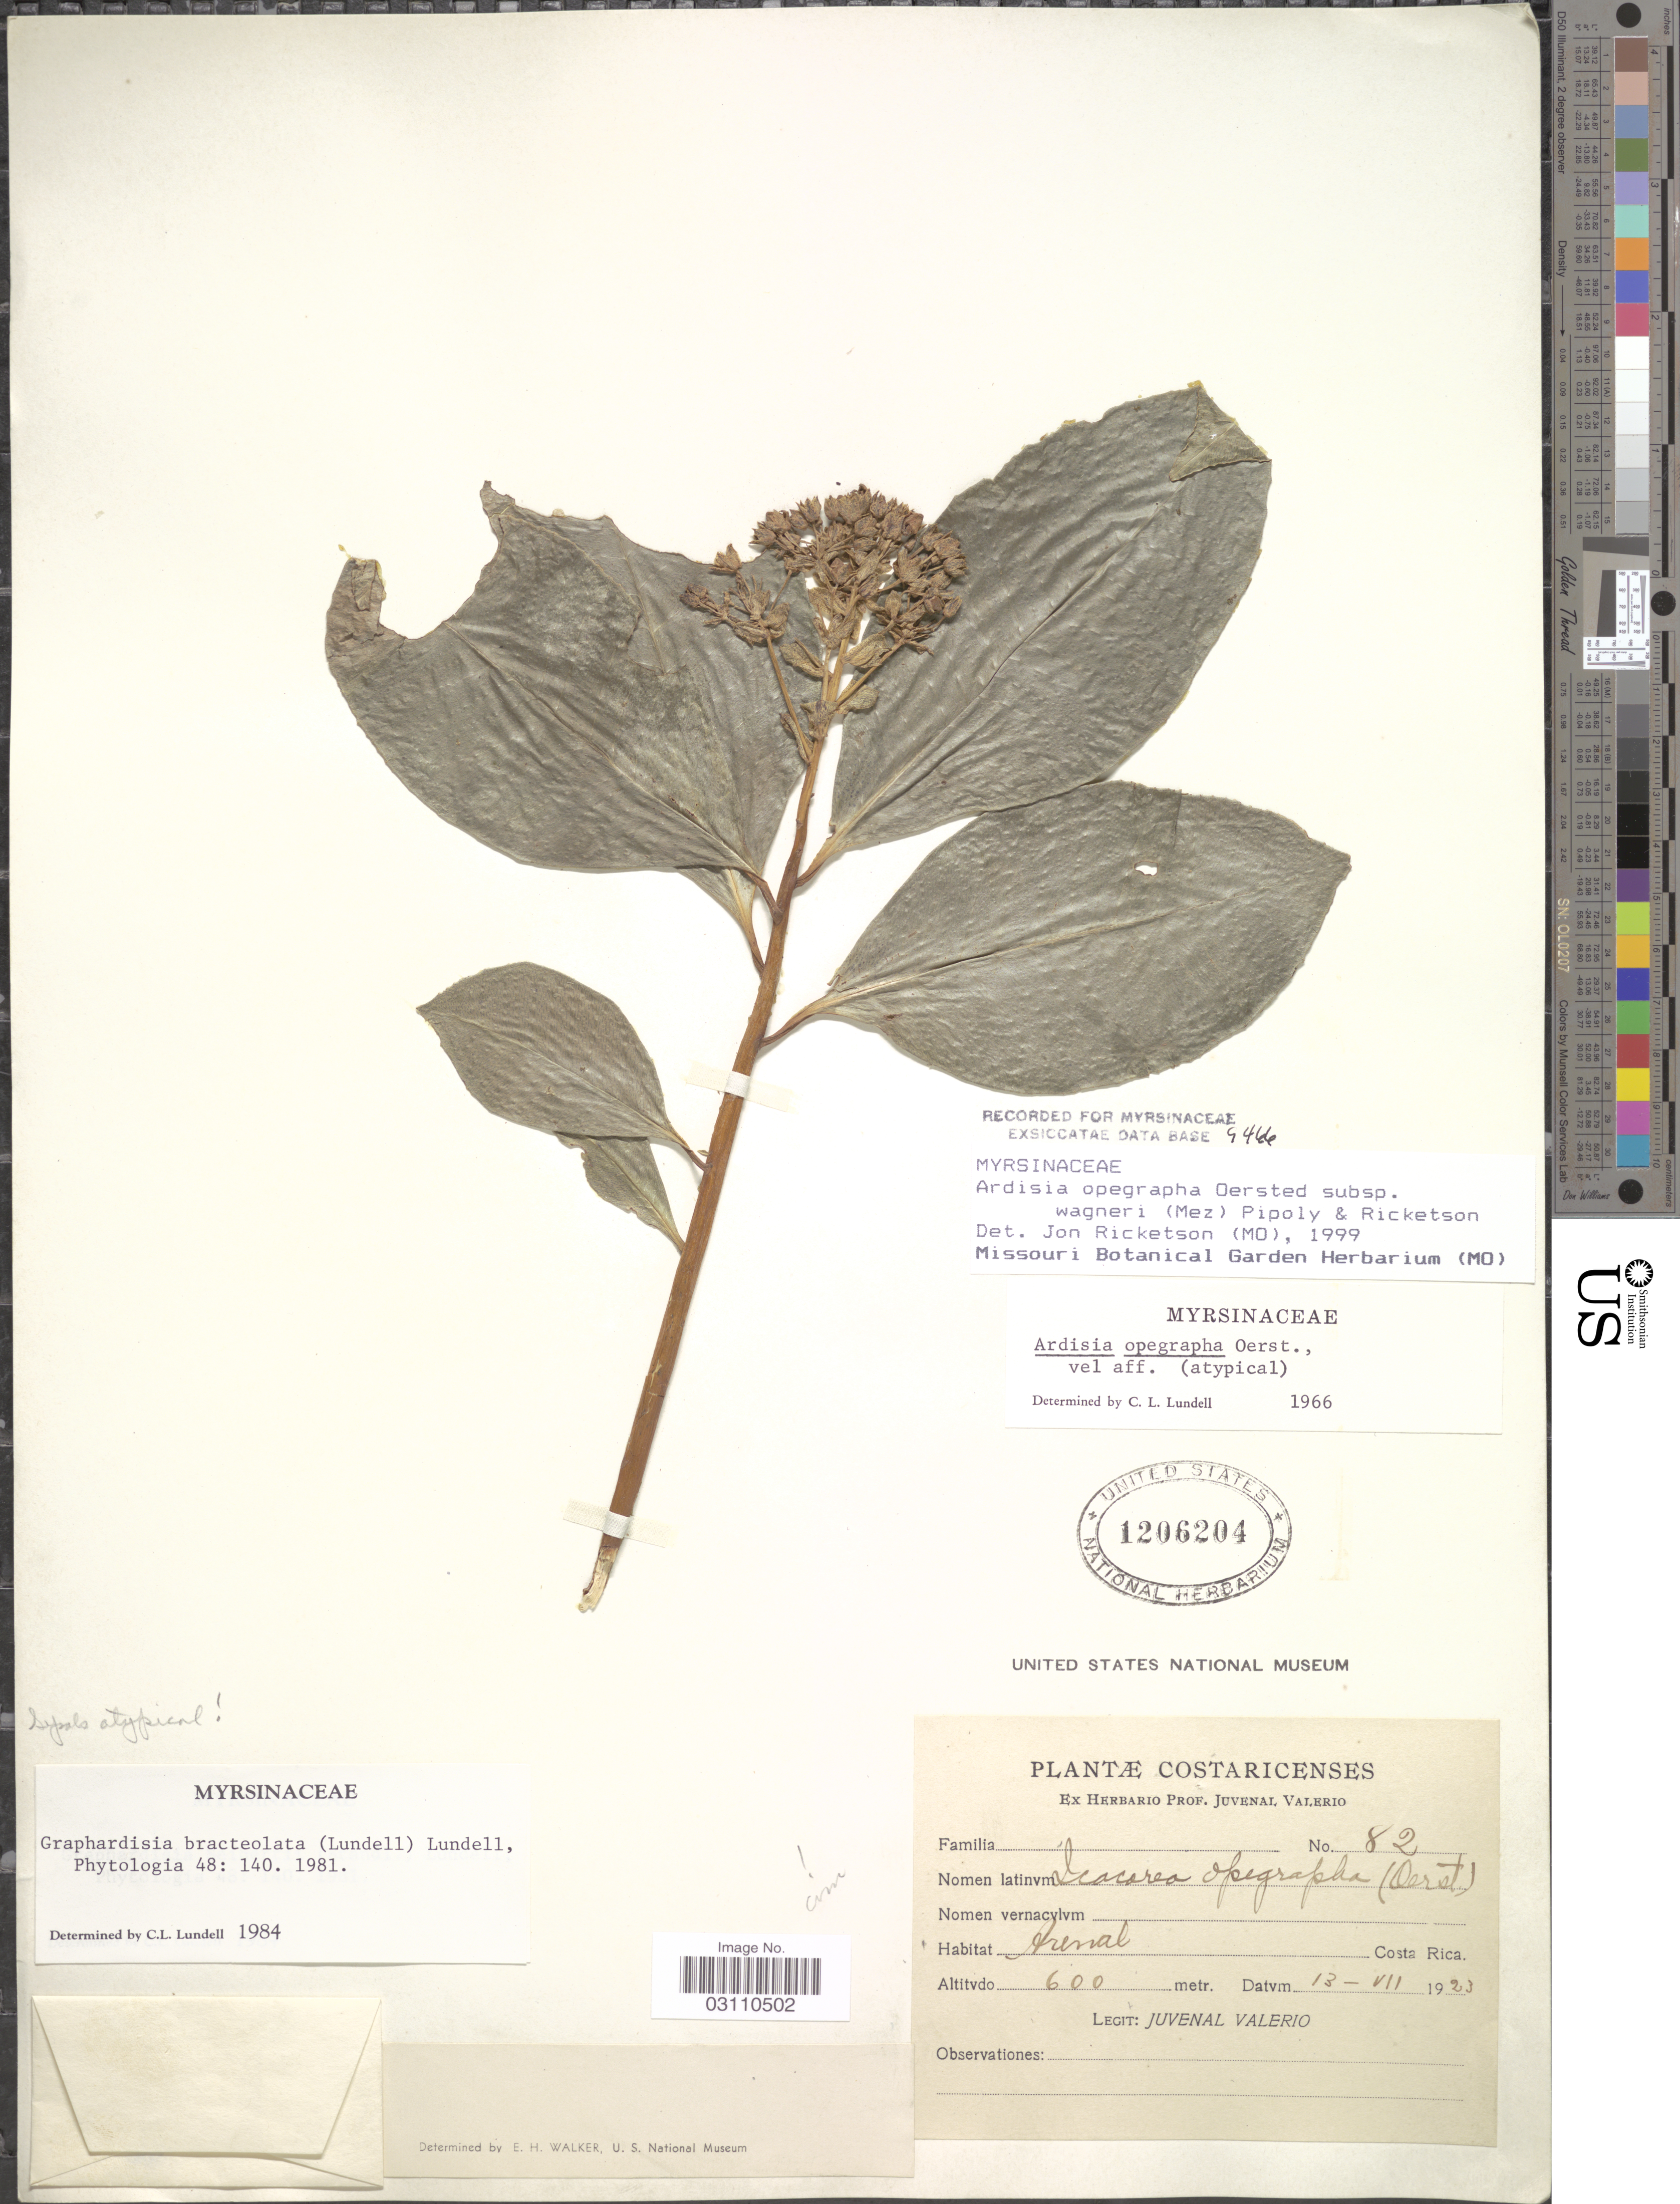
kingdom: Plantae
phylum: Tracheophyta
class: Magnoliopsida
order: Ericales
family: Primulaceae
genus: Ardisia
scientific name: Ardisia opegrapha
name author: Oerst.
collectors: J. Valerio R.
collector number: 82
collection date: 1923-07-13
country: Costa Rica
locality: Arenal.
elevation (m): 600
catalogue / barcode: US 1206204